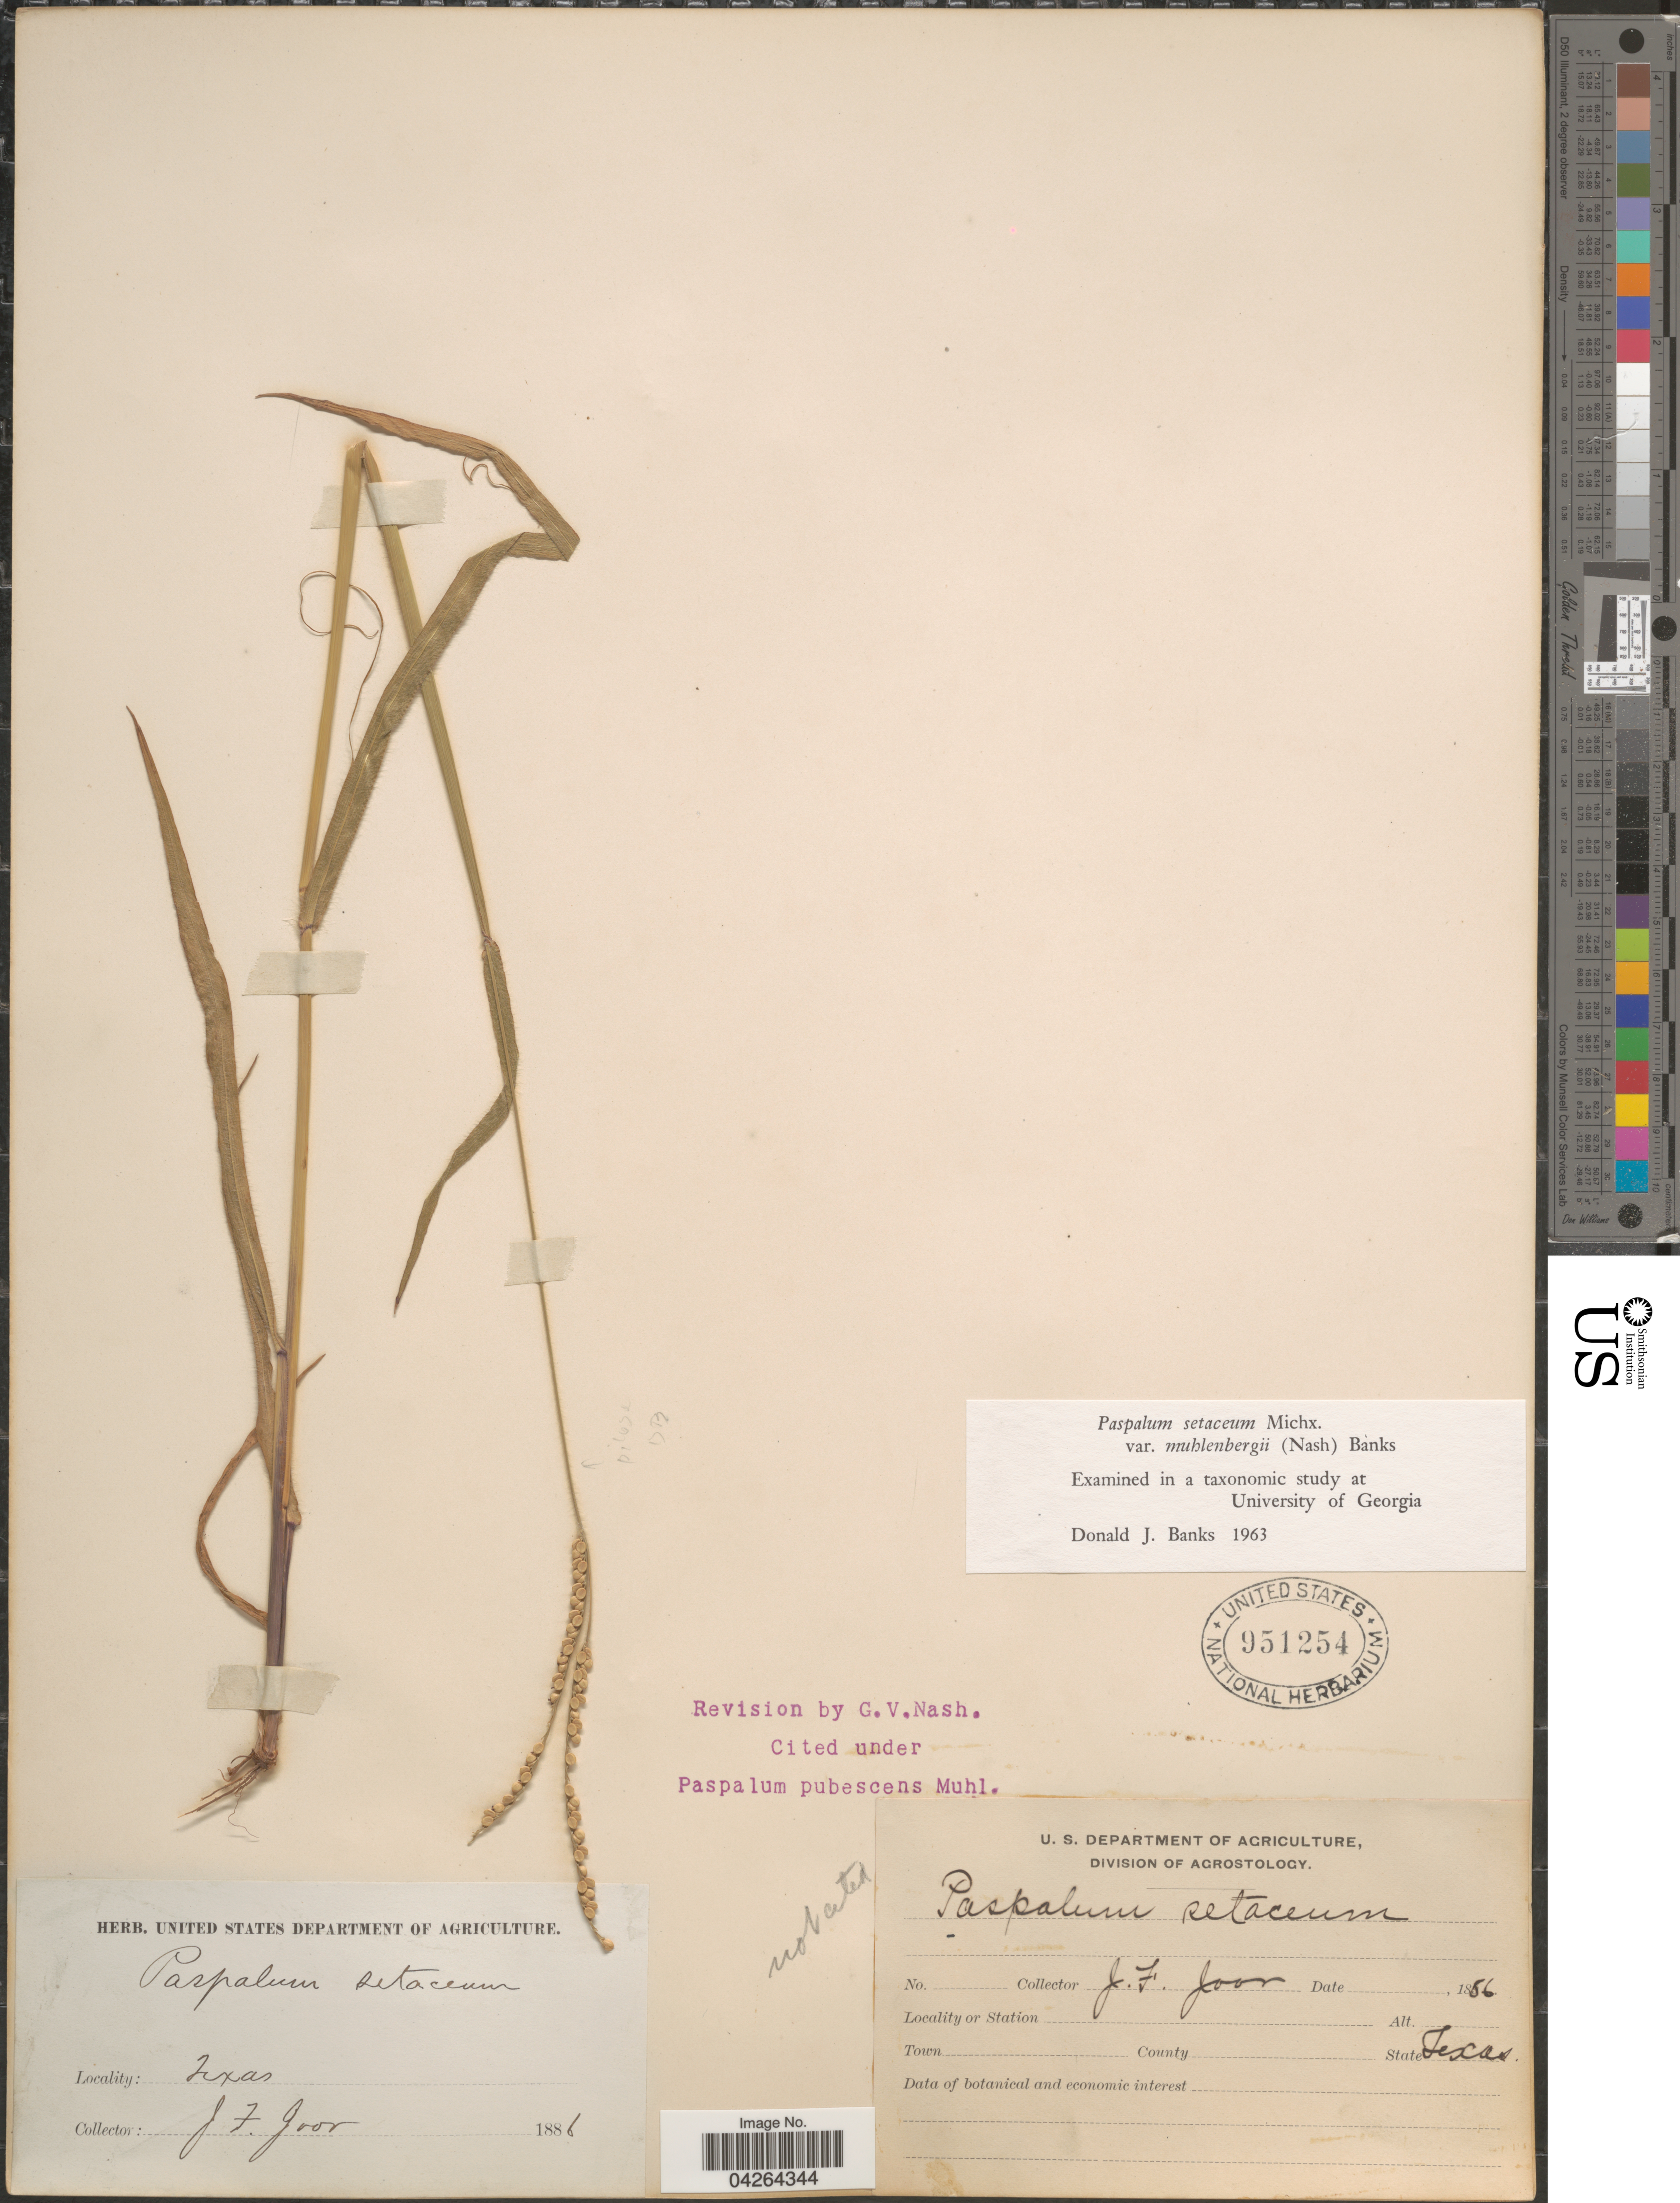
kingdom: Plantae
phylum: Tracheophyta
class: Liliopsida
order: Poales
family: Poaceae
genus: Paspalum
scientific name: Paspalum setaceum var. muhlenbergii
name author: (Nash) D.J. Banks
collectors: J. F. Joor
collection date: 1856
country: United States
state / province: Texas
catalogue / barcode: US 951254